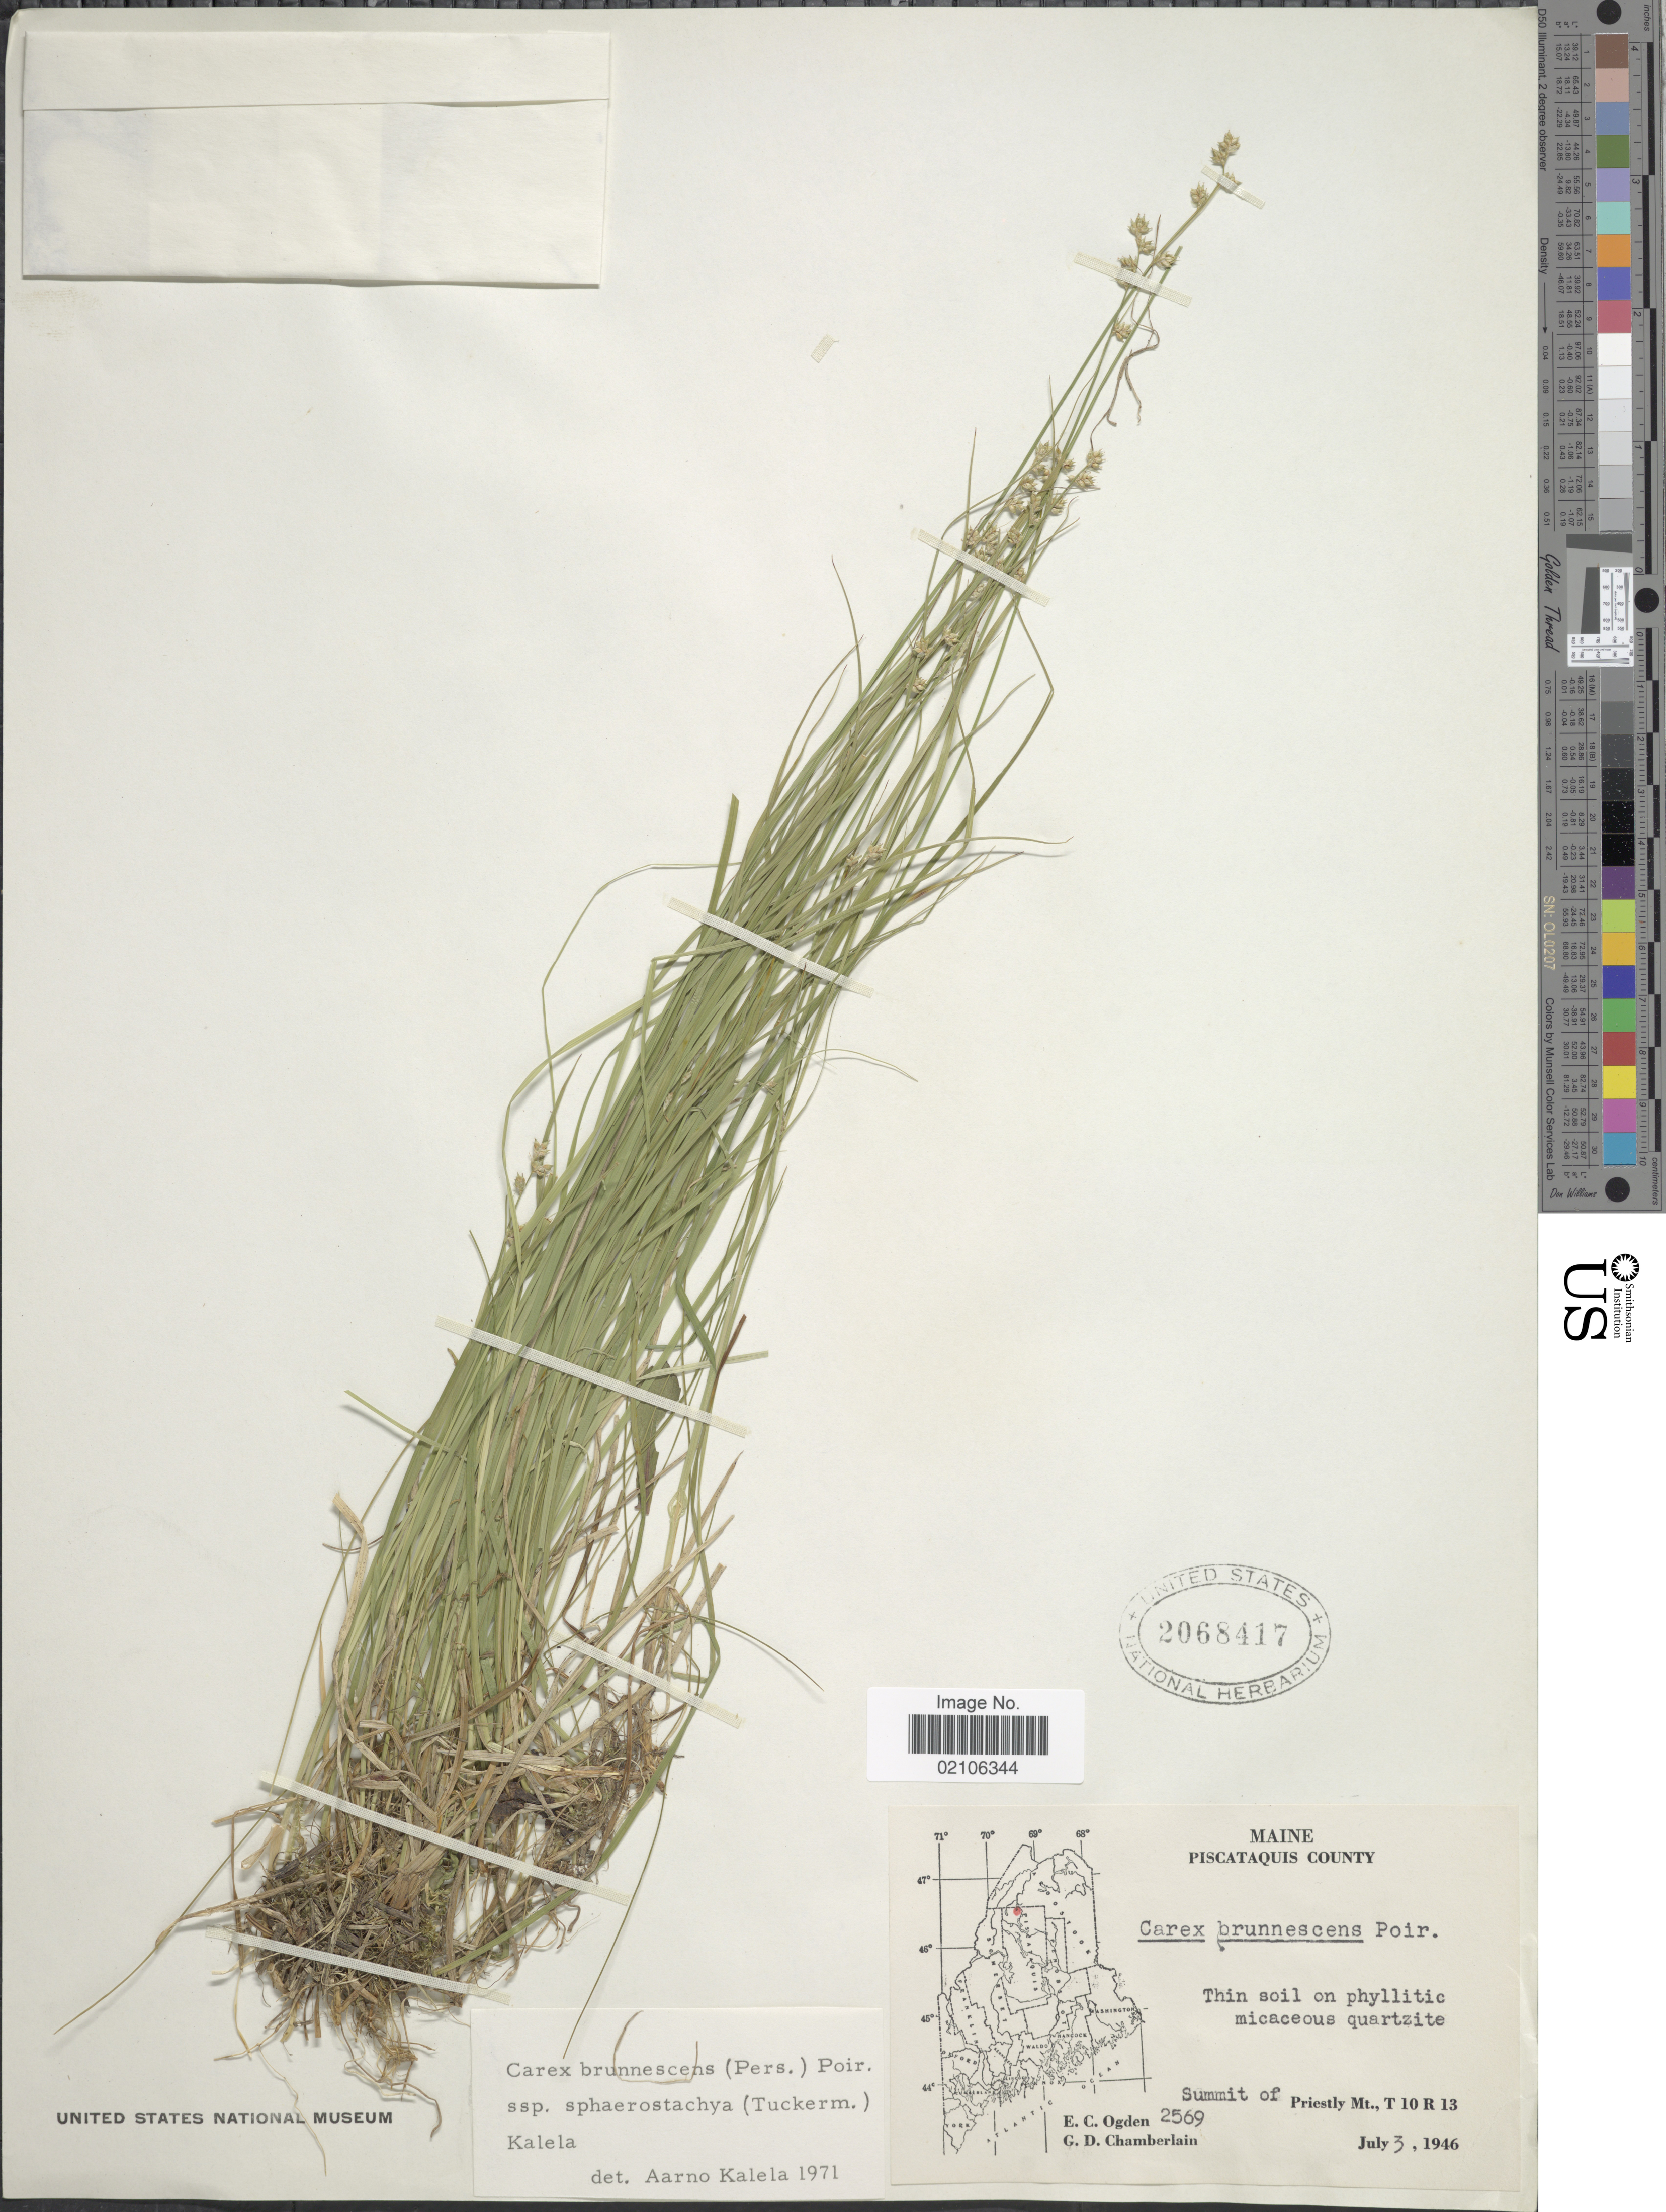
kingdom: Plantae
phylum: Tracheophyta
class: Liliopsida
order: Poales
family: Cyperaceae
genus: Carex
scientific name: Carex brunnescens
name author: (Pers.) Poir.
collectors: E. Ogden & G. D. Chamberlain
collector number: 2569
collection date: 1946-07-03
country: United States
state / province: Maine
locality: Piscataquis County, summit of Priesly Mt., T10 R13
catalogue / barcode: US 2068417